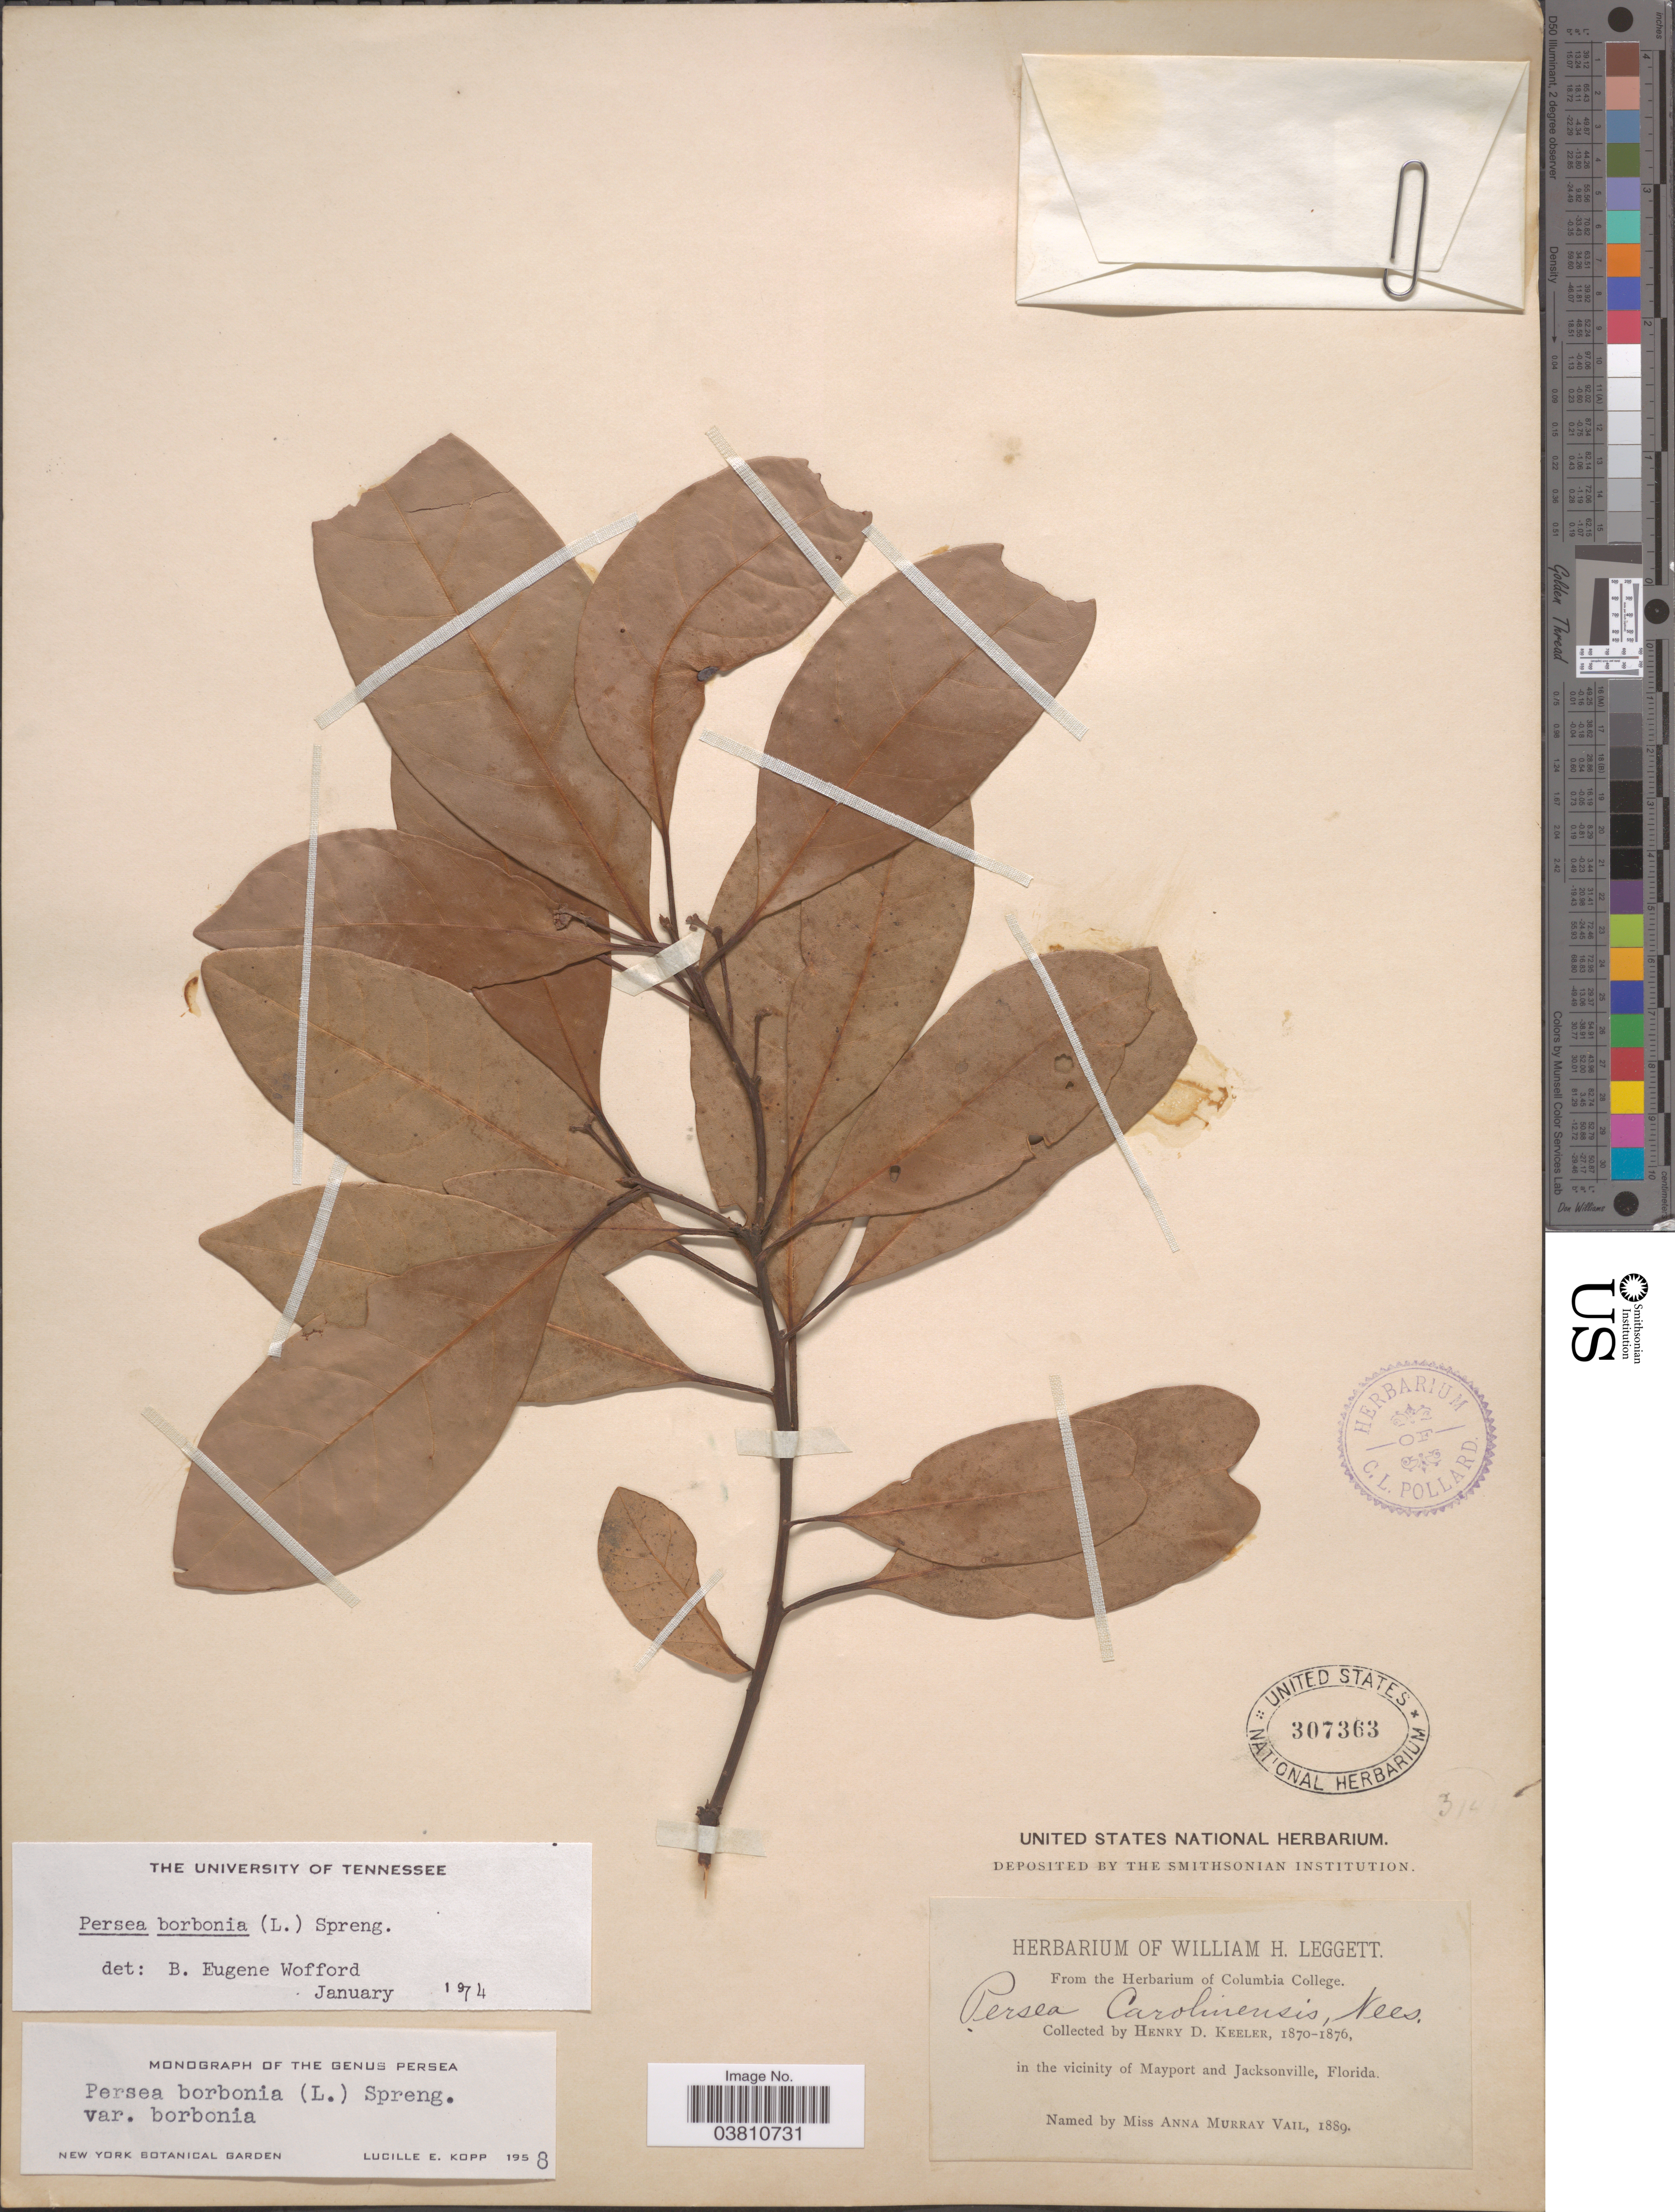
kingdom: Plantae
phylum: Tracheophyta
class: Magnoliopsida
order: Laurales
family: Lauraceae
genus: Persea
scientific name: Persea borbonia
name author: (L.) Spreng.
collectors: H. Keeler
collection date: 1870/1876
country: United States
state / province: Florida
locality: In the vicinity of Mayport and Jacksonville.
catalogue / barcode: US 307363